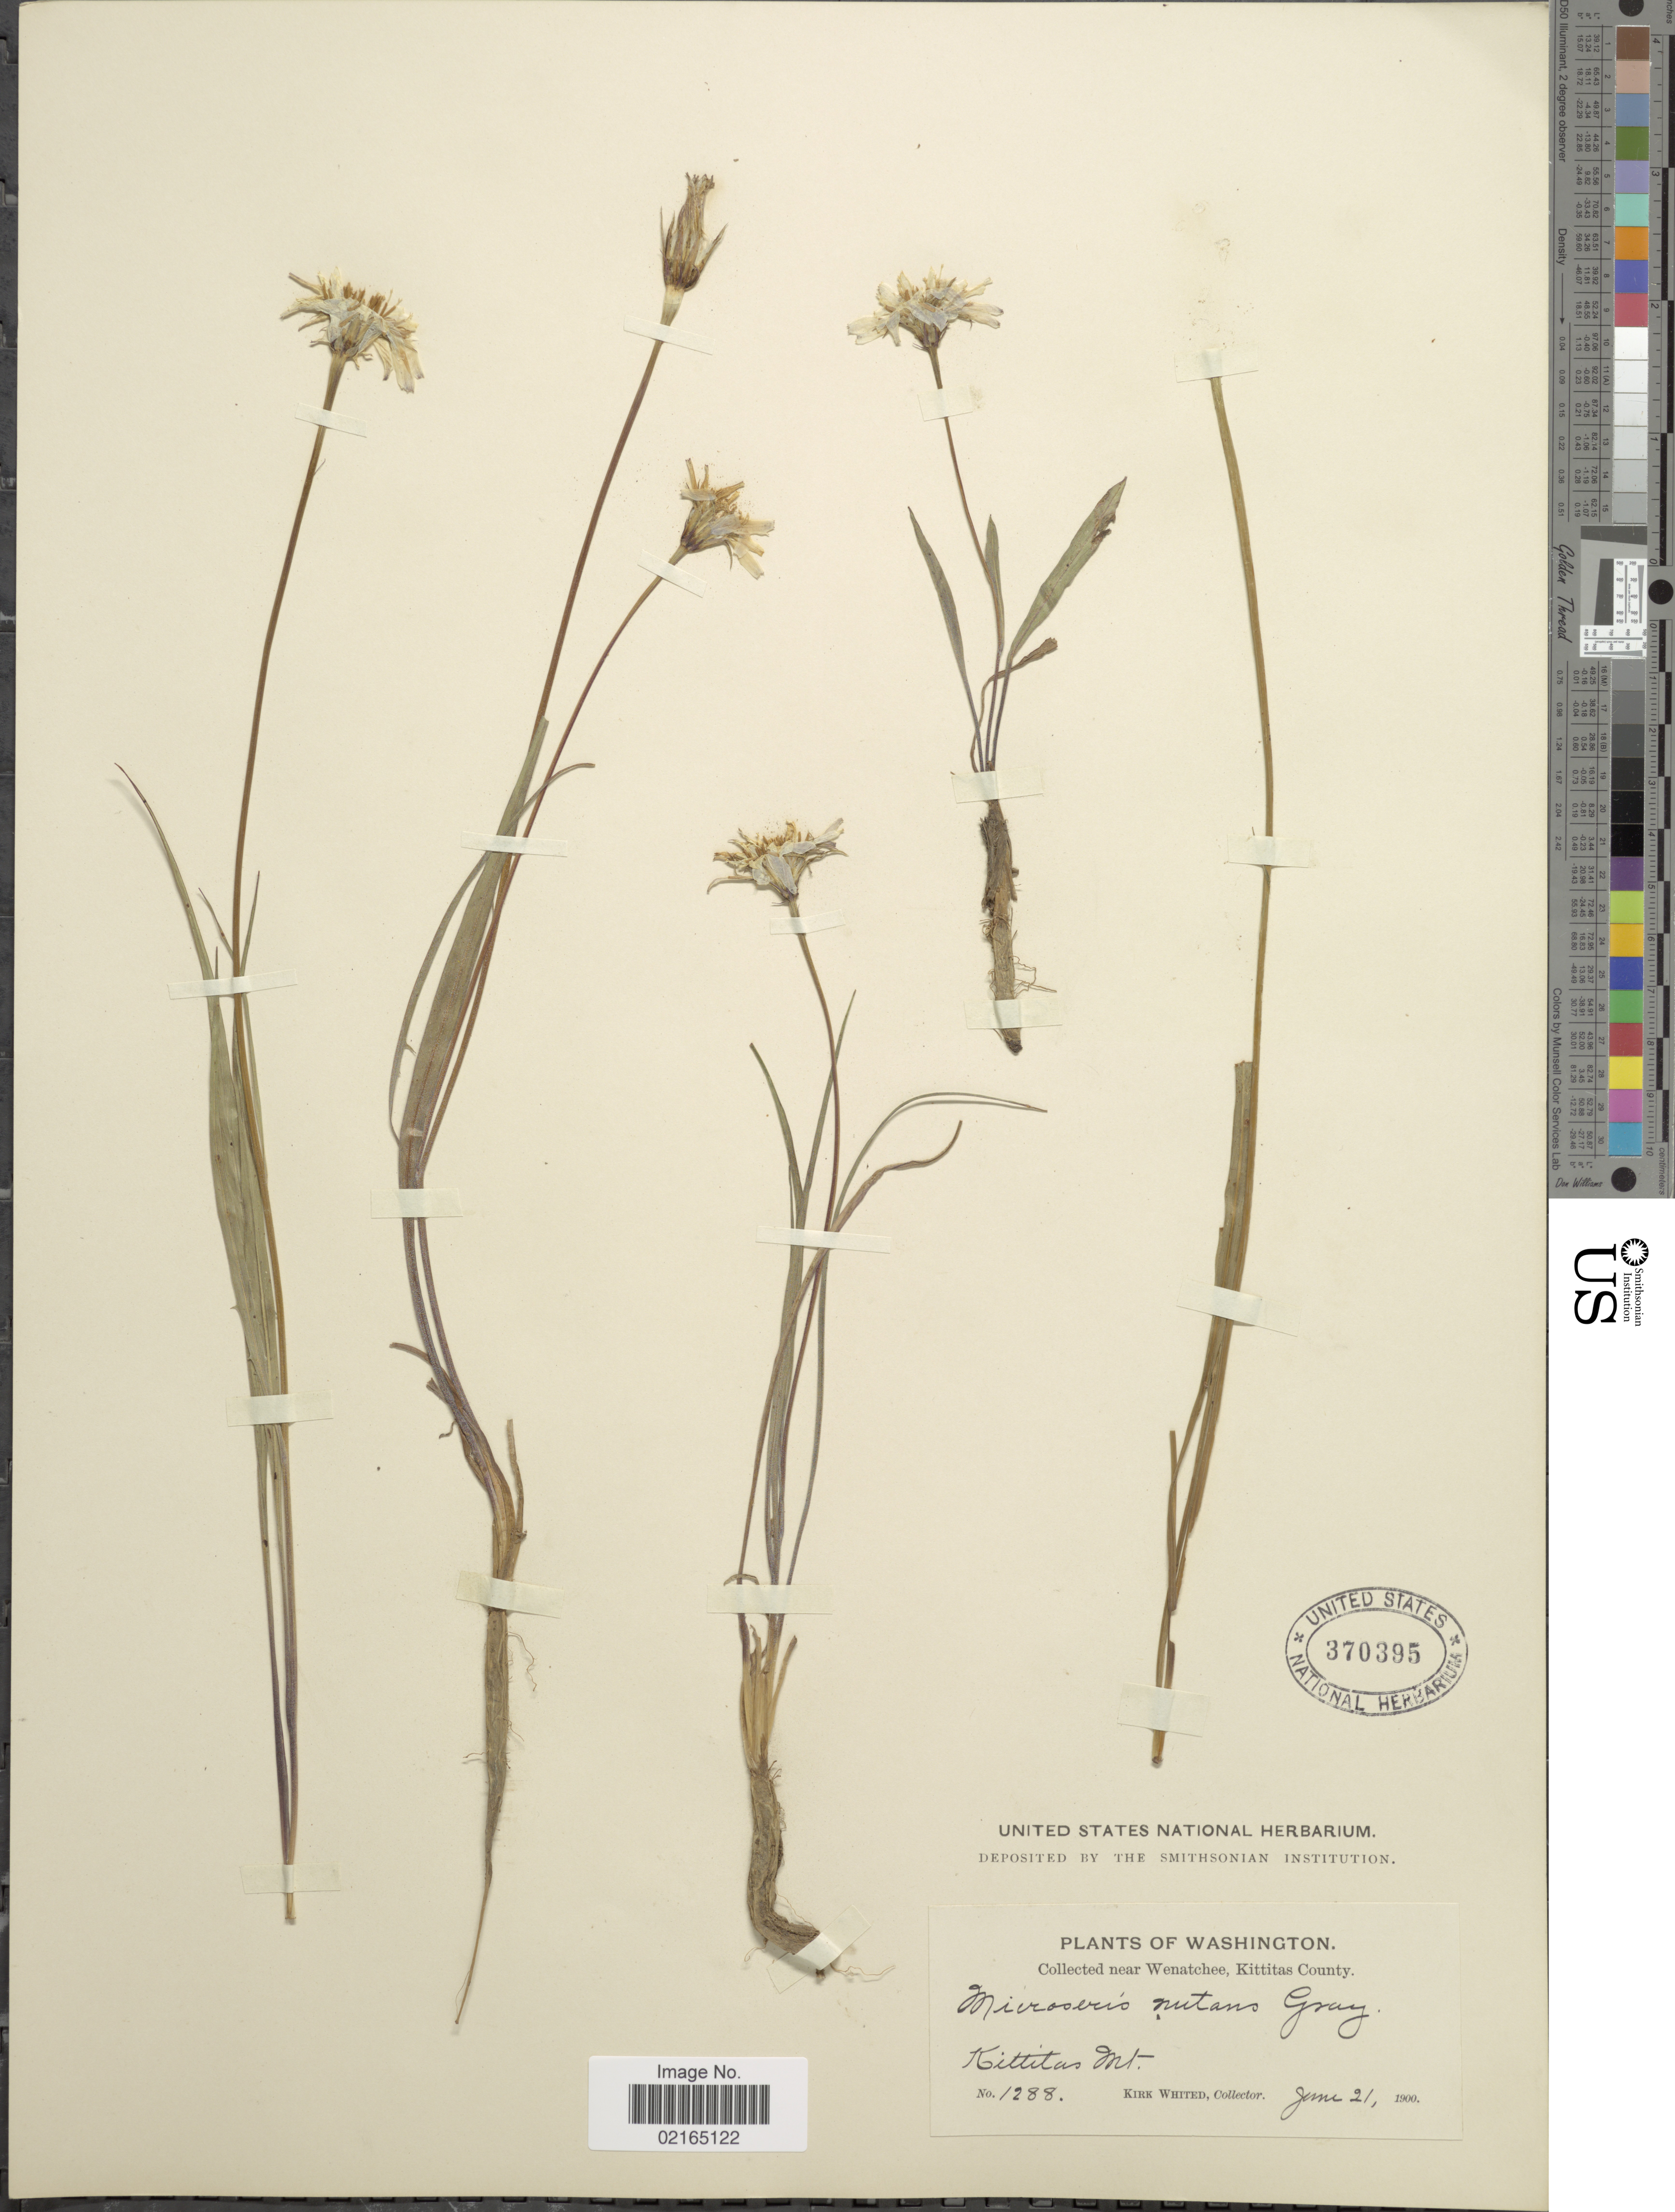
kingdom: Plantae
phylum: Tracheophyta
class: Magnoliopsida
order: Asterales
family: Asteraceae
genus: Microseris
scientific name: Microseris nutans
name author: (Hook.) Sch. Bip.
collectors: K. Whited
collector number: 1288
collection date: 1900-06-21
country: United States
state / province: Washington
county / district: Kittitas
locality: Near Wenatchee, Kittitas County, Kittitas Mt.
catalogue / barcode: US 370395